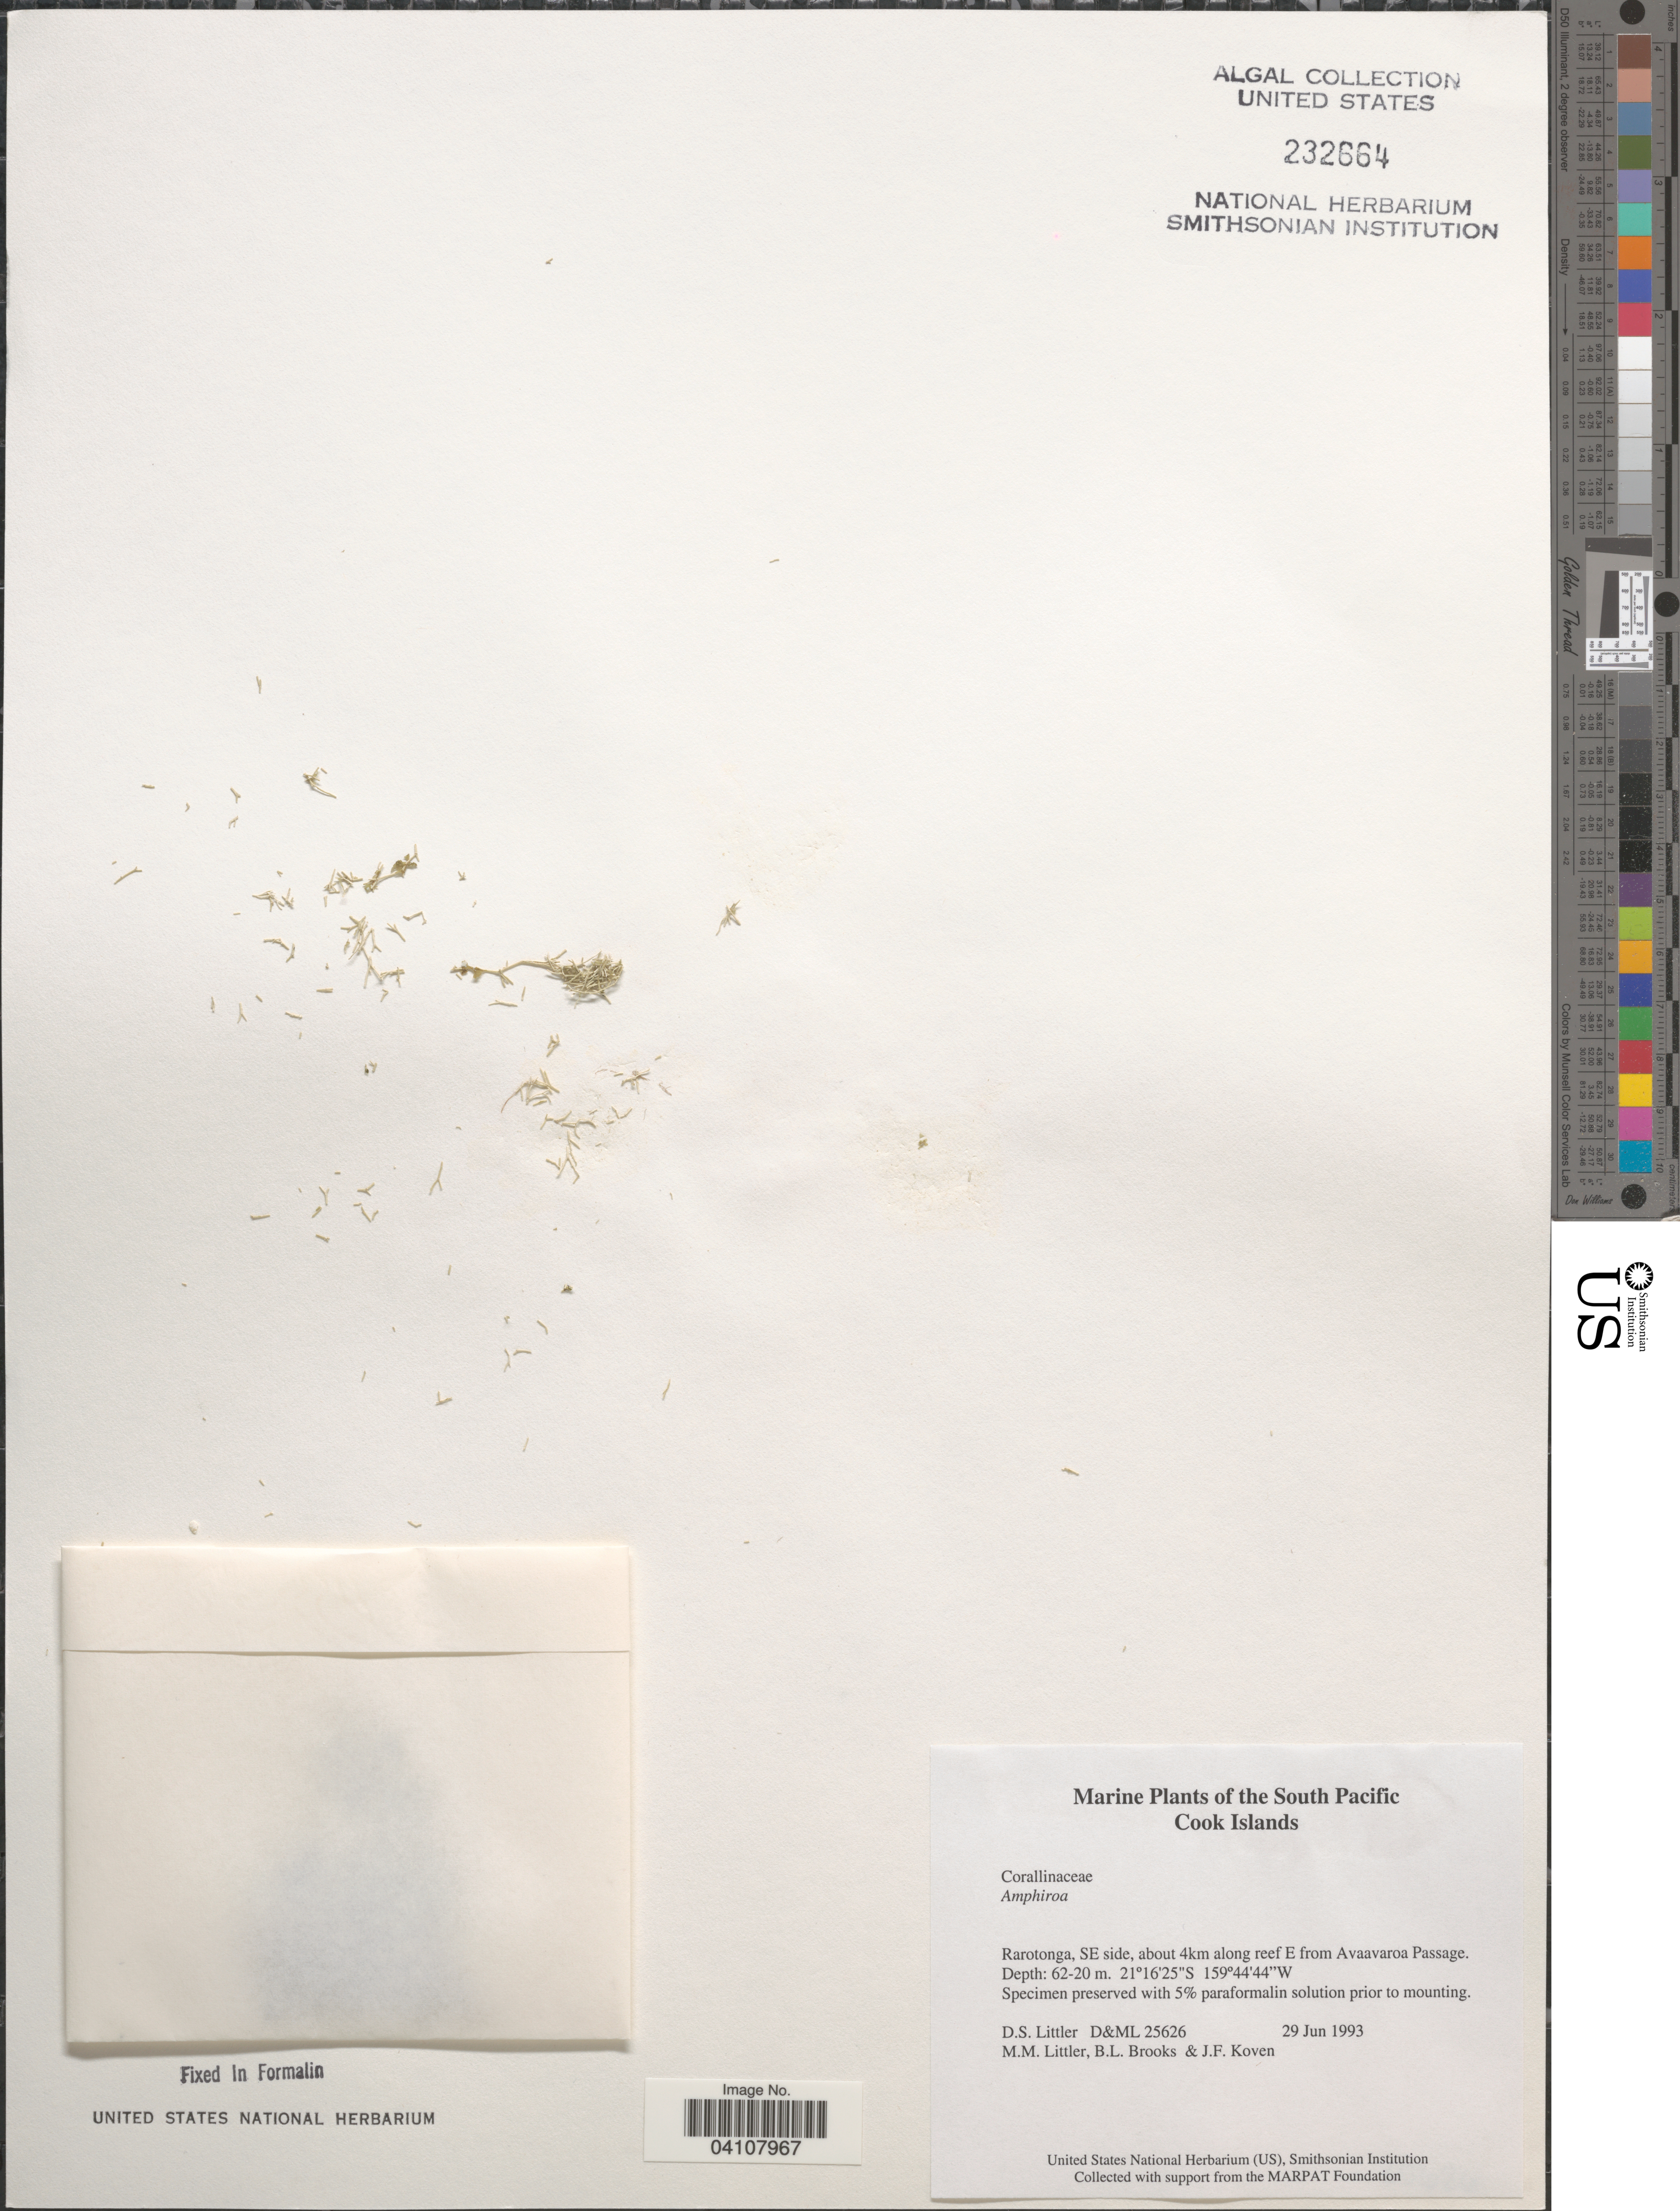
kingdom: Plantae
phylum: Rhodophyta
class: Florideophyceae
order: Corallinales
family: Lithophyllaceae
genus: Amphiroa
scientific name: Amphiroa sp.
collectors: D. S. Littler, B. Brooks & J. Koven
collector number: D&ML25626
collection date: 1993-06-29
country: Cook Islands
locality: The South Pacific. Rarotonga, SE side, about 4km along reef E from Avaavaroa Passage.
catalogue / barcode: US 232664